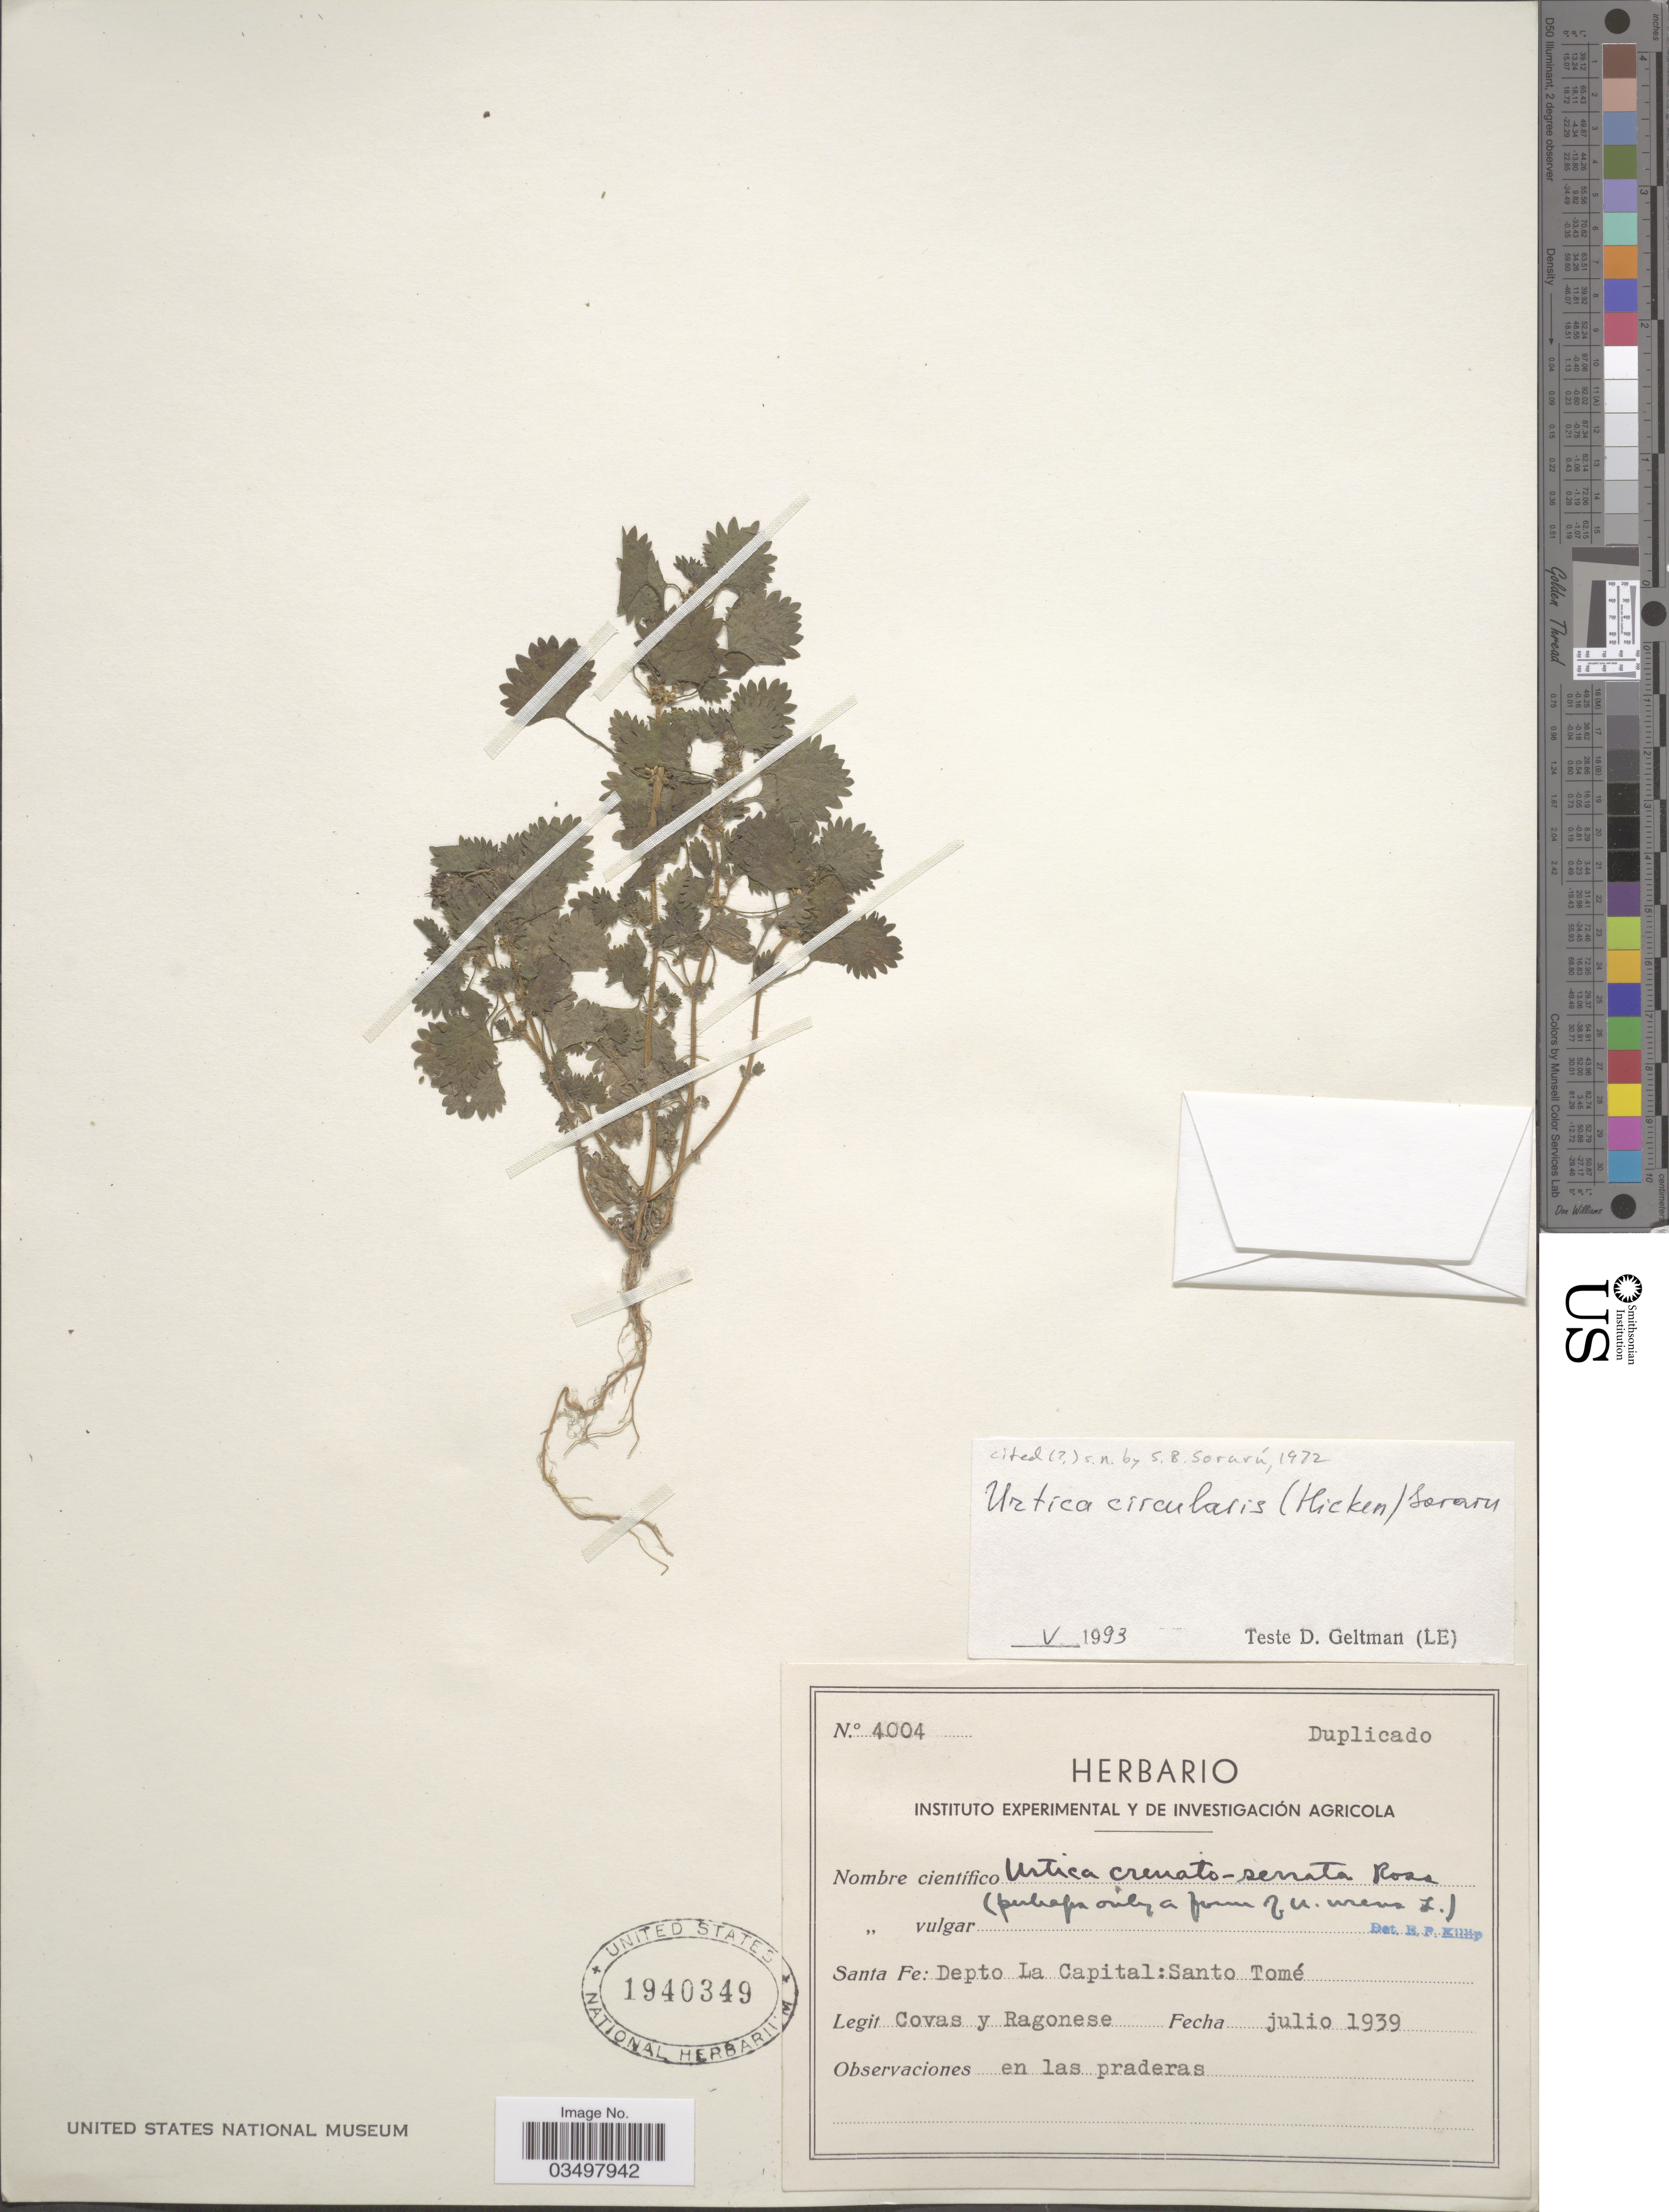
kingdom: Plantae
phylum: Tracheophyta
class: Magnoliopsida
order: Rosales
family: Urticaceae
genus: Urtica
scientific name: Urtica circularis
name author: (Hicken) Sorarú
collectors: -. Covas & Ragonese, --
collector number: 4004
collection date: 1939-07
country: Argentina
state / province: Santa Fe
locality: Depto La Capital: Santo Tomé.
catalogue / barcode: US 1940349